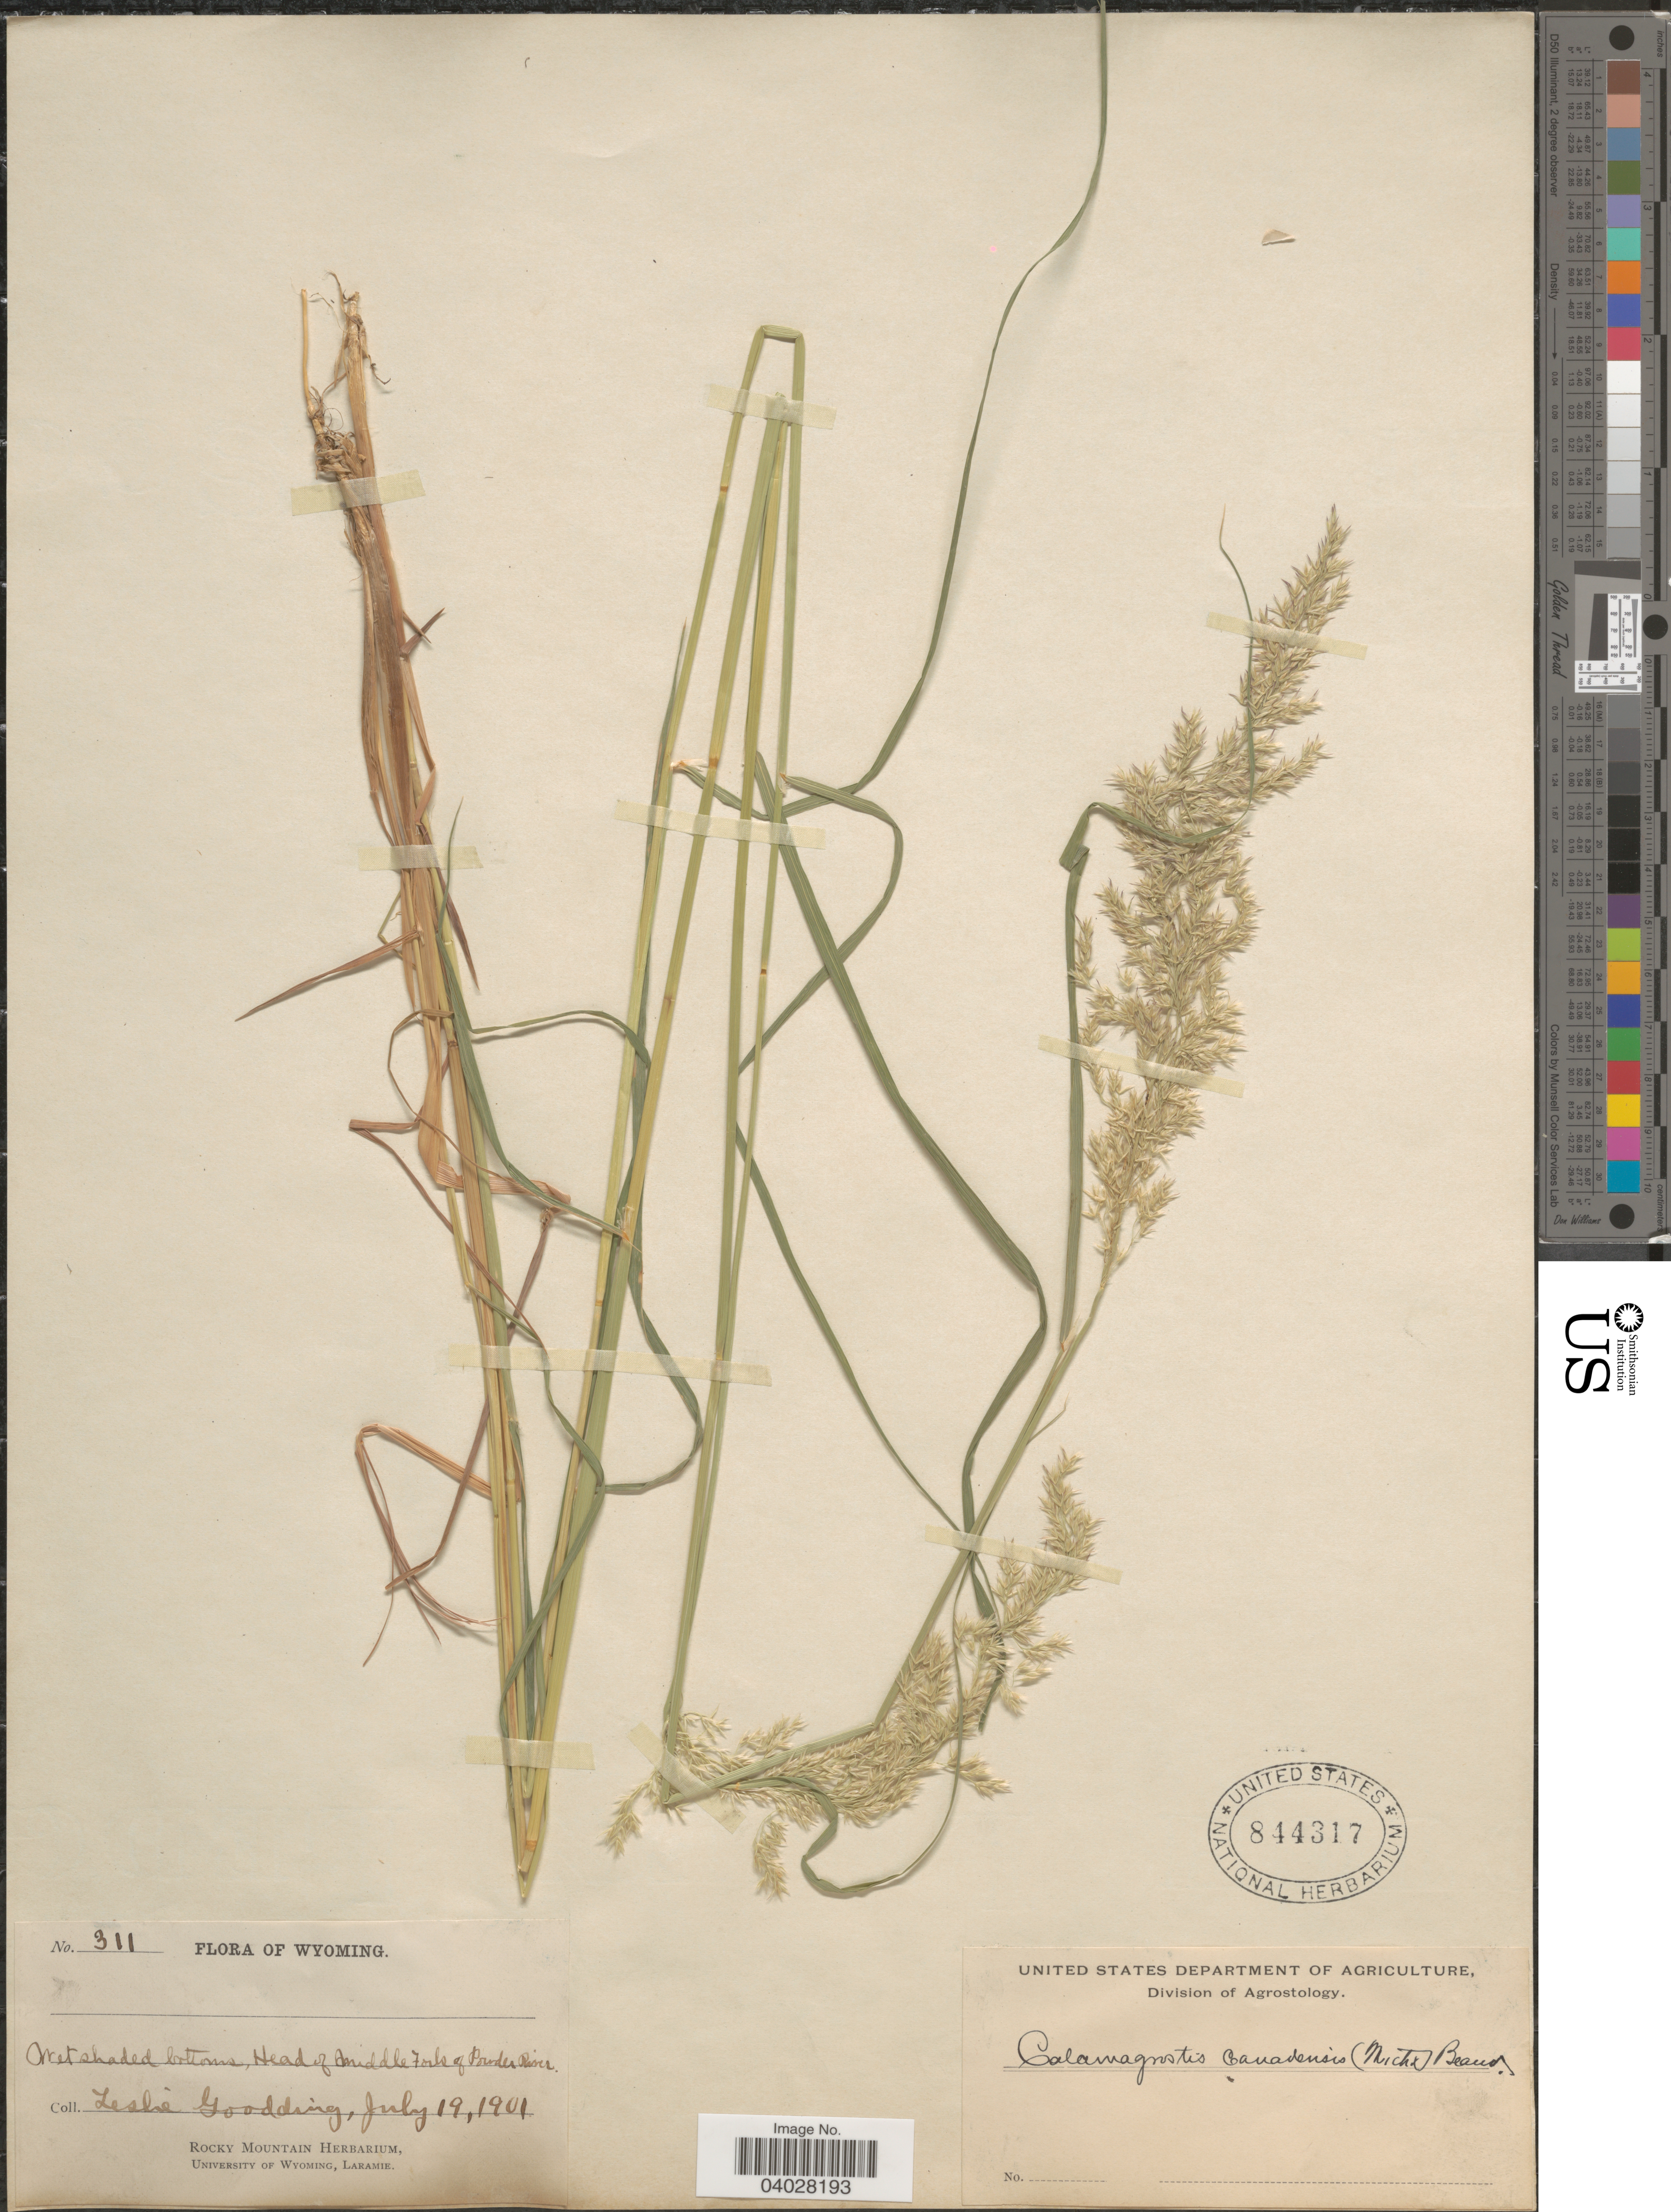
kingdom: Plantae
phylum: Tracheophyta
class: Liliopsida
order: Poales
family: Poaceae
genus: Calamagrostis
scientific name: Calamagrostis canadensis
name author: (Michx.) P. Beauv.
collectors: L. N. Goodding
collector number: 311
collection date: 1901-07-19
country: United States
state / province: Wyoming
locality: Head of Middle Fork of Powder River.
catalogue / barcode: US 844317